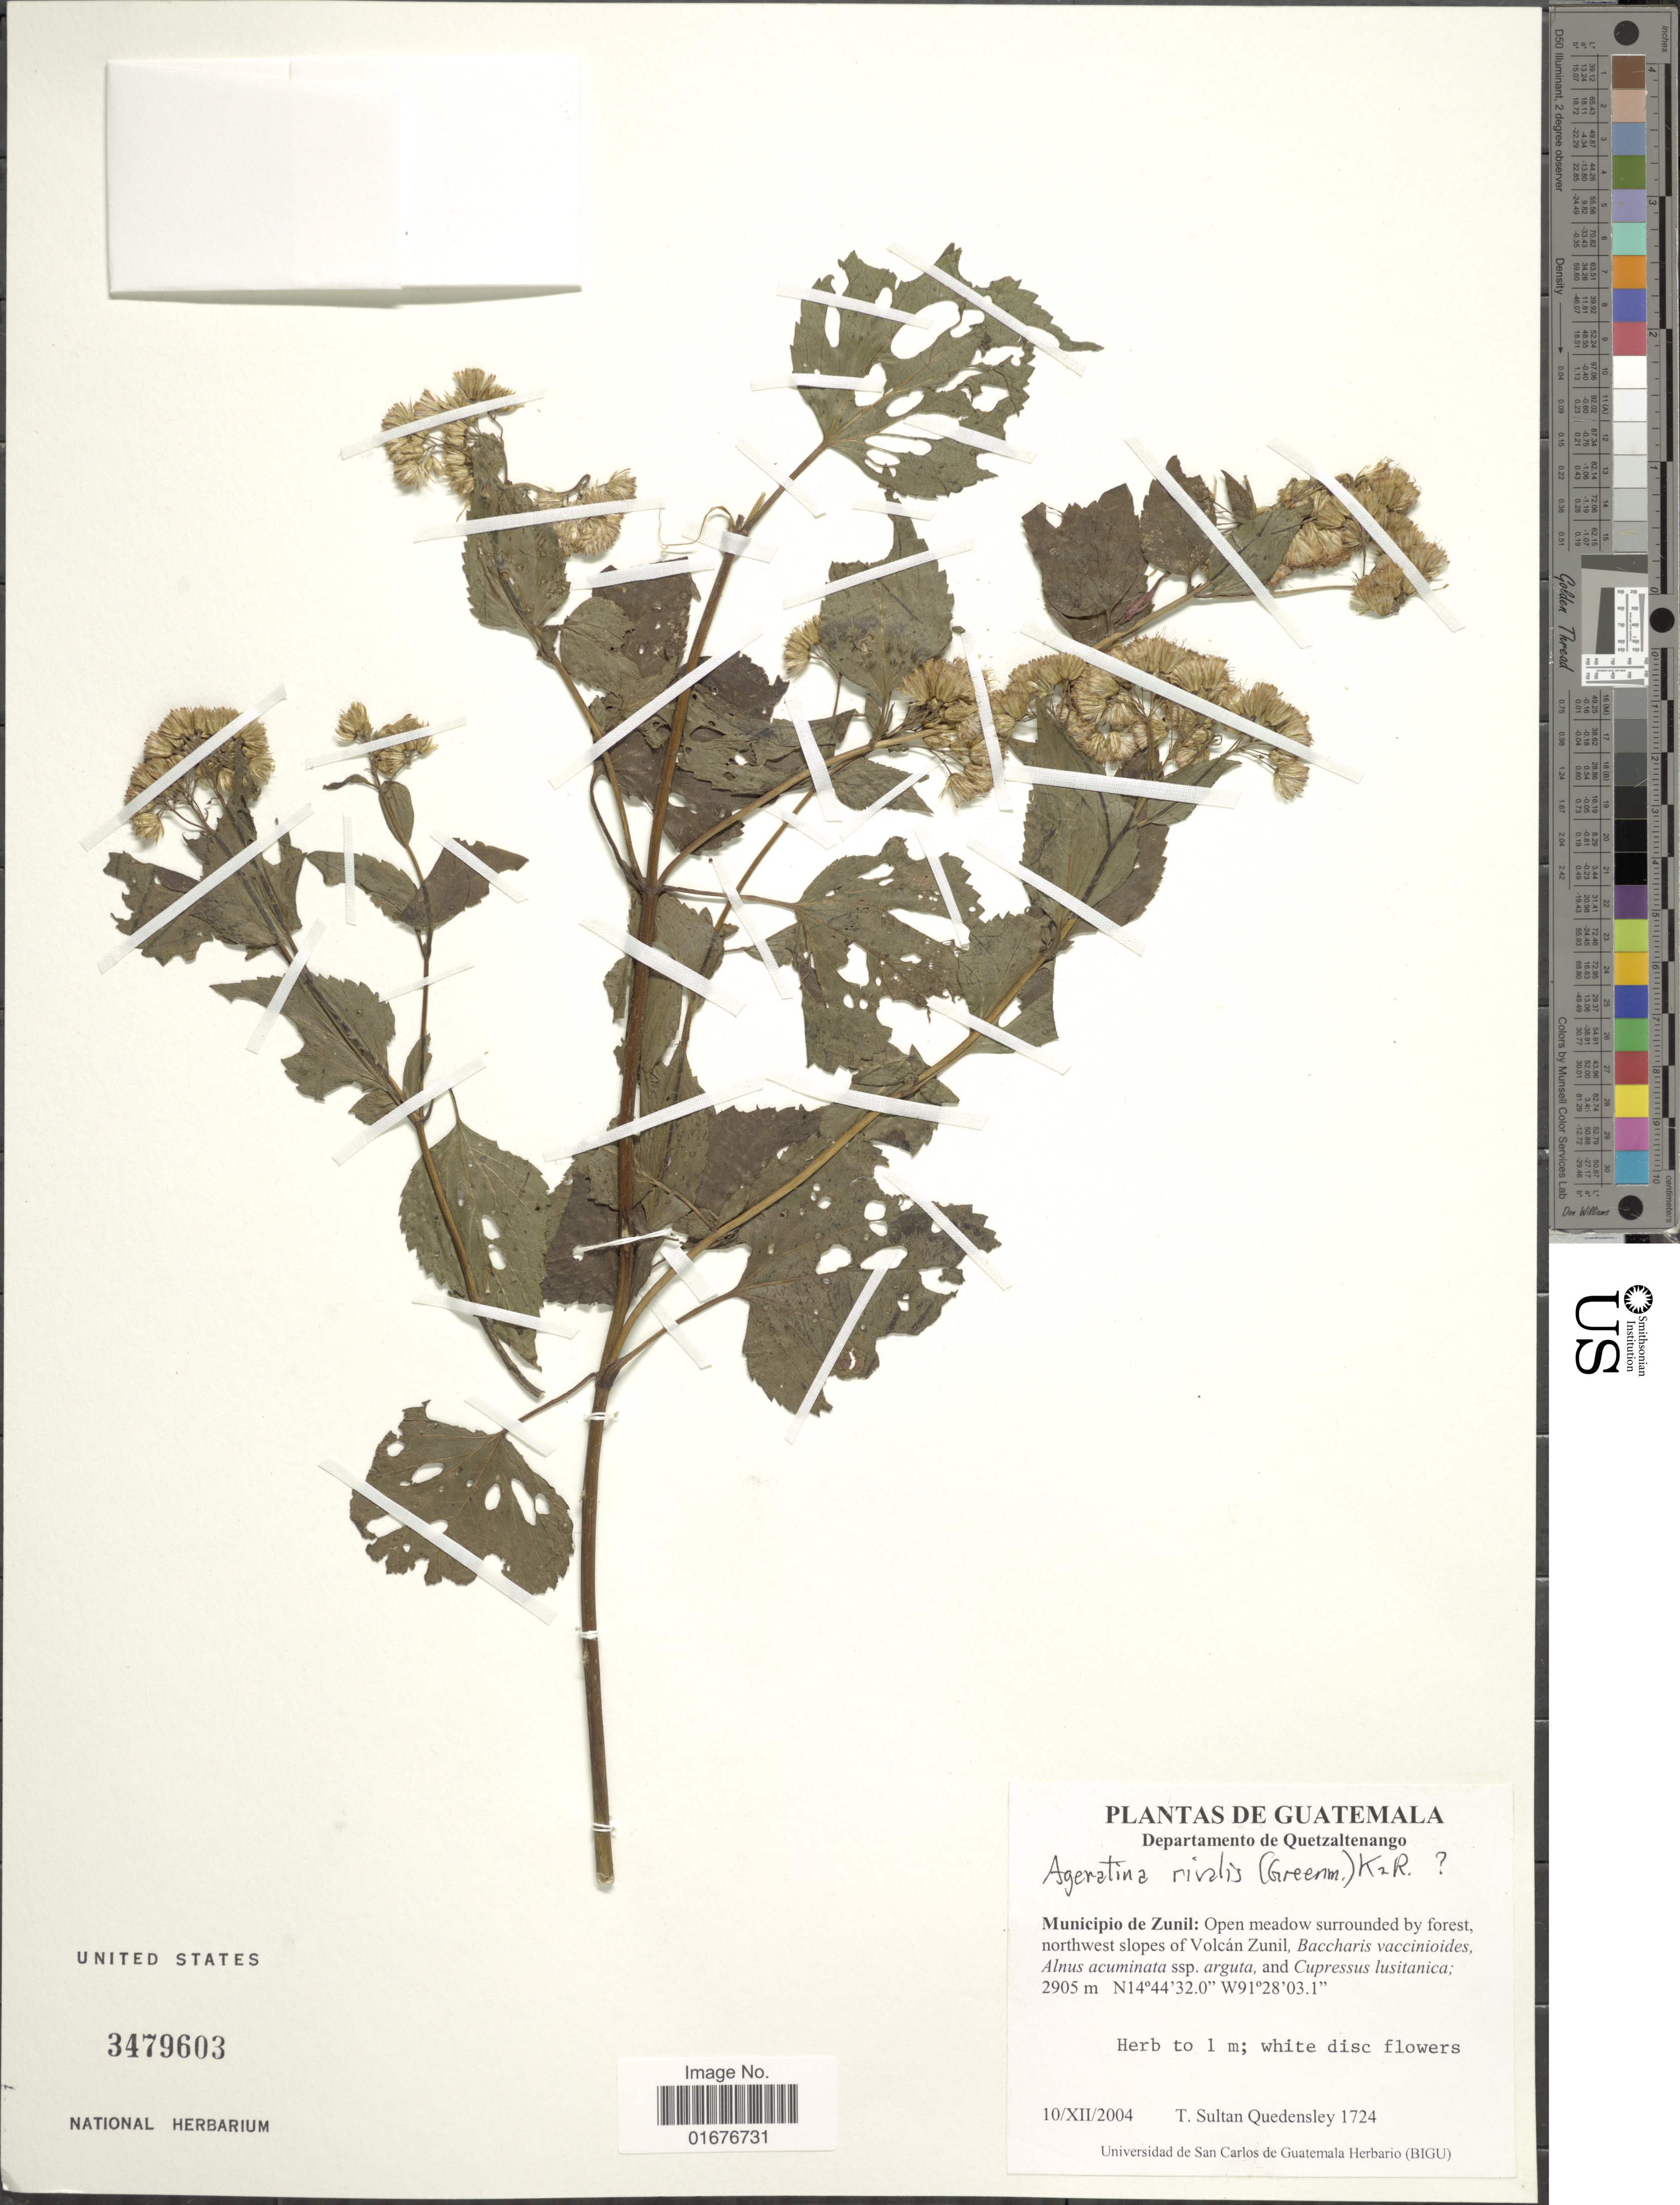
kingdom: Plantae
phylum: Tracheophyta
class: Magnoliopsida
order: Asterales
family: Asteraceae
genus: Ageratina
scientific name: Ageratina rivalis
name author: (Greenm.) R.M. King & H. Rob.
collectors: T. S. Quedensley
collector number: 1724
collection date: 2004-12-10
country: Guatemala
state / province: Quetzaltenango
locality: Municipio de Zunil: open meadow surrounded by forest, northwest slopes of Volcán Zunil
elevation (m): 2905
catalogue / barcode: US 3479603